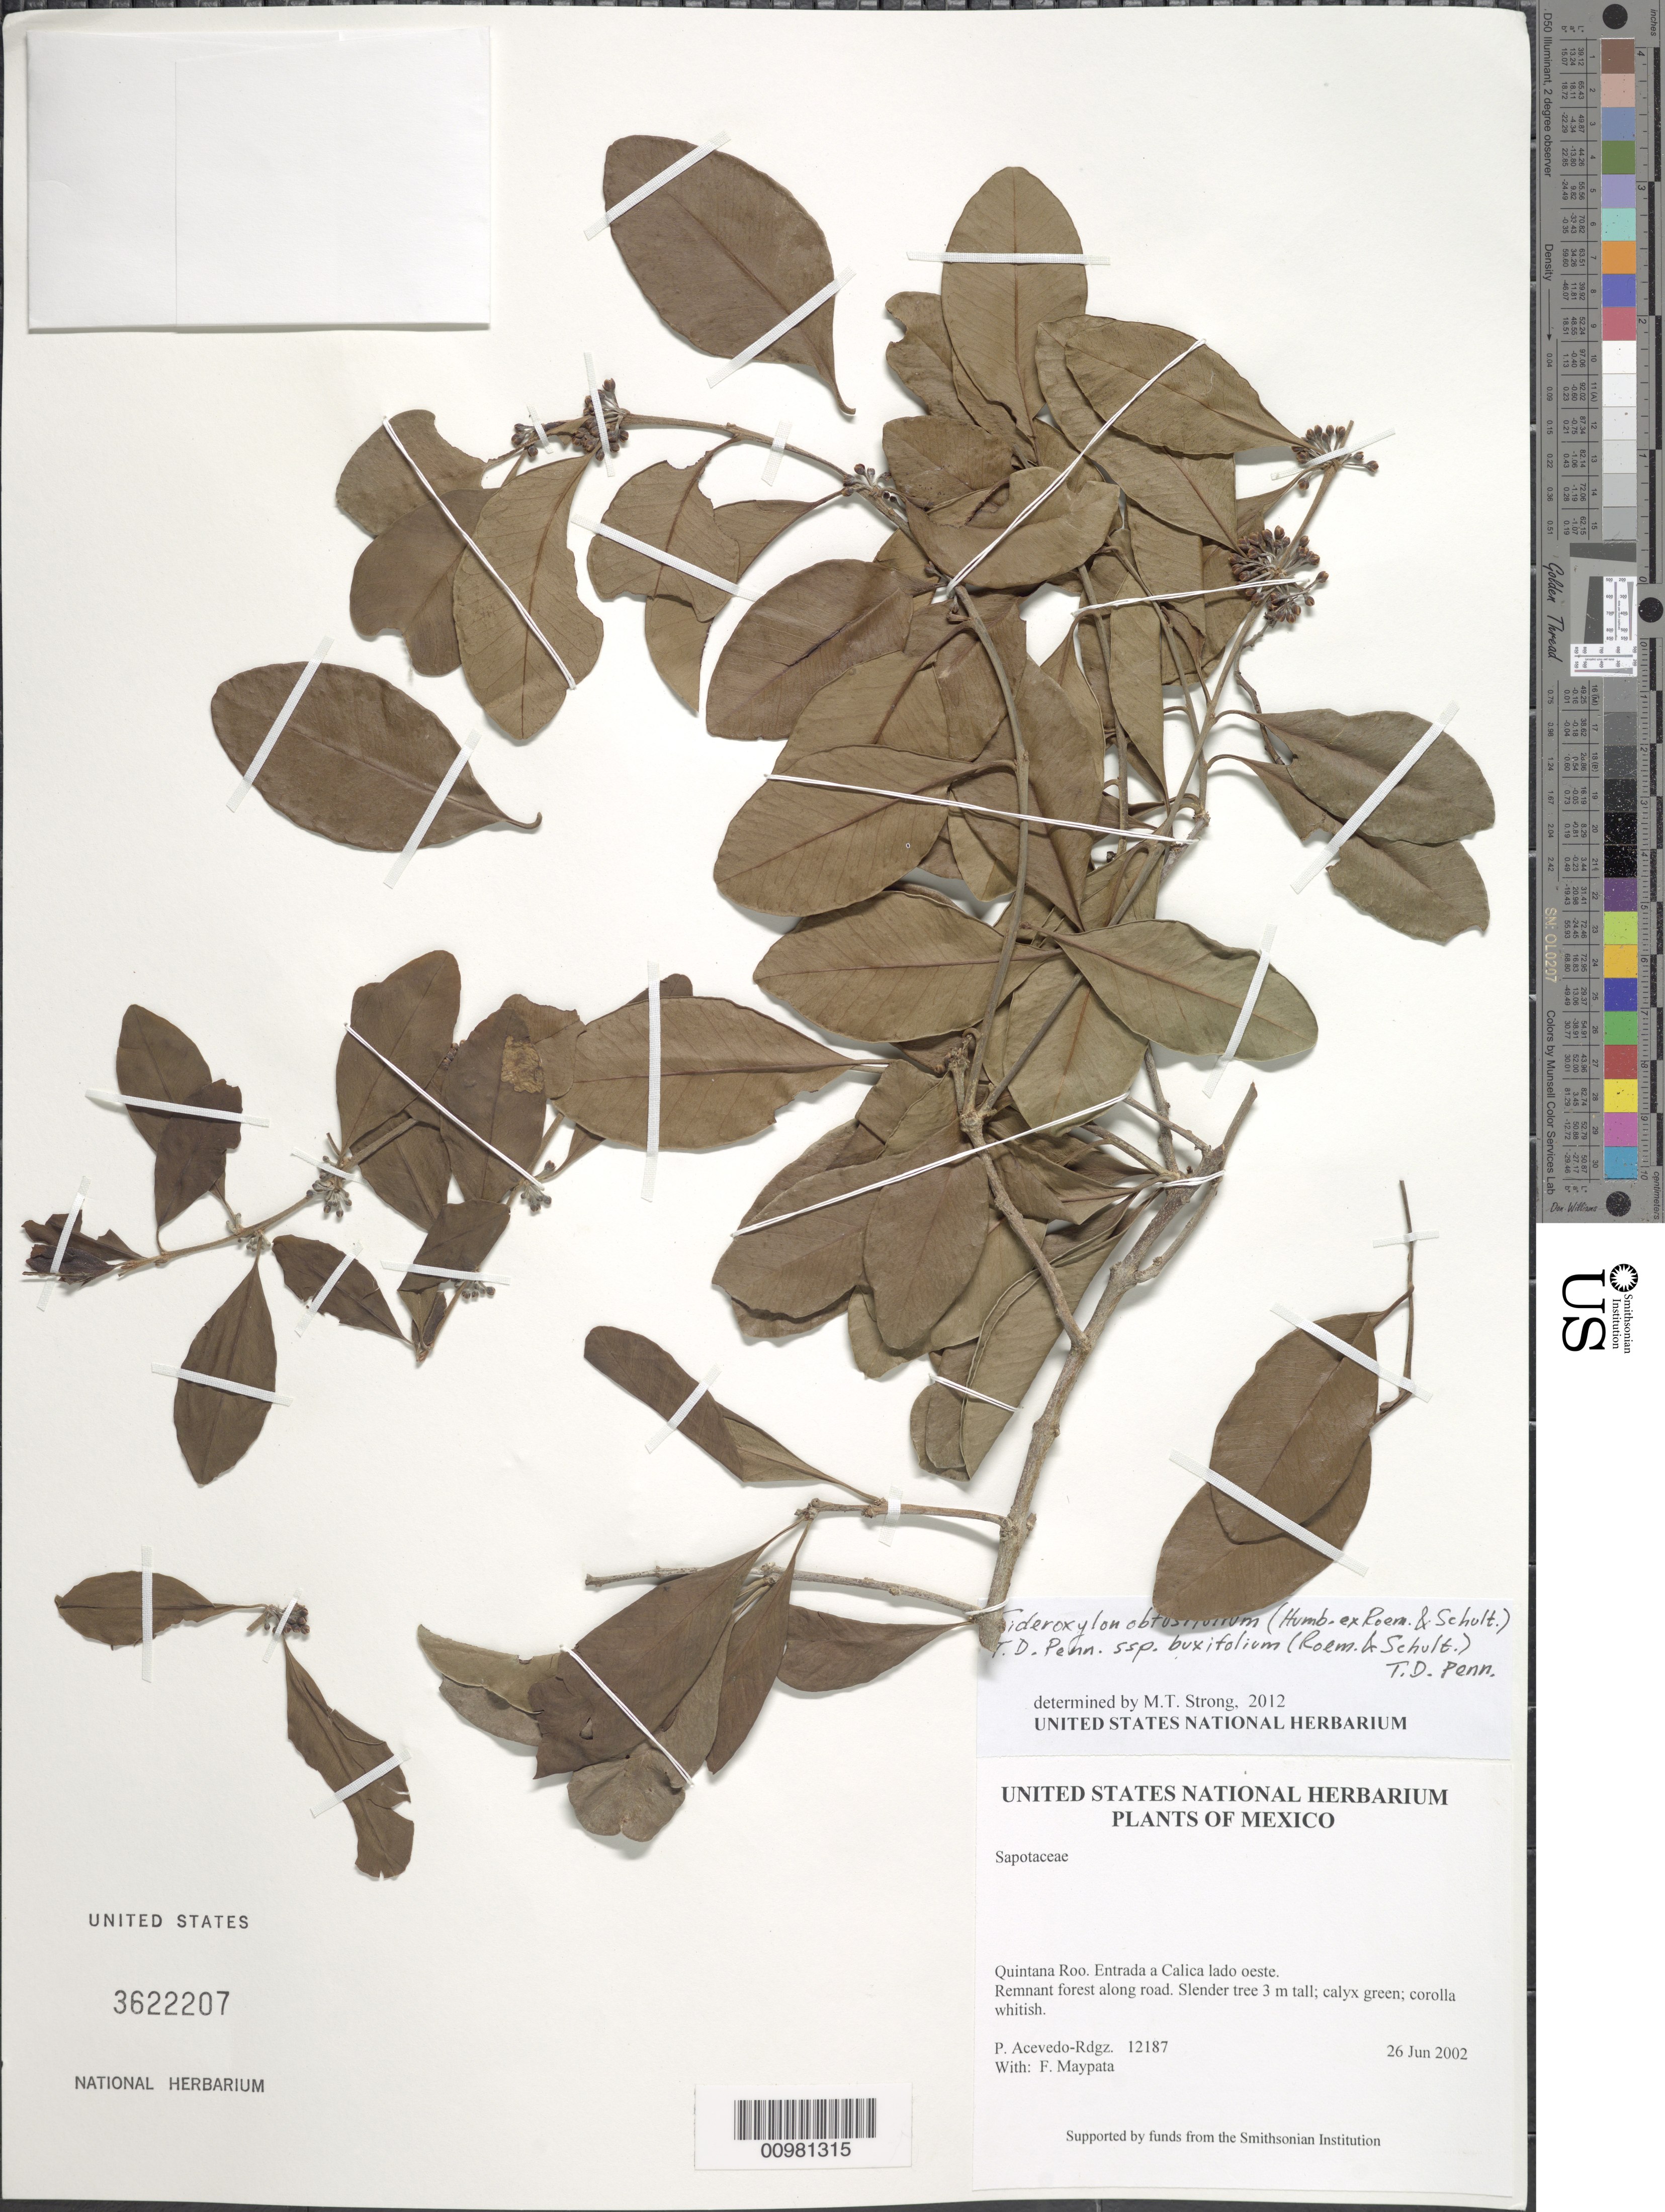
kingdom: Plantae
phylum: Tracheophyta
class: Magnoliopsida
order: Ericales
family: Sapotaceae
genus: Sideroxylon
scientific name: Sideroxylon obtusifolium subsp. buxifolium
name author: (Roem. & Schult.) T.D. Penn.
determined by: Strong, M. T., (US), Smithsonian Institution - National Museum of Natural History (UNITED STATES)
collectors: P. Acevedo-Rodr. & F. Maypata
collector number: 12187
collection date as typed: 26 Jun 2002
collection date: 2002-06-26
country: Mexico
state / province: Quintana Roo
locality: Quintana Roo. Entrada a Calica lado oeste.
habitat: Remnant forest along road.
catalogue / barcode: US 3622207